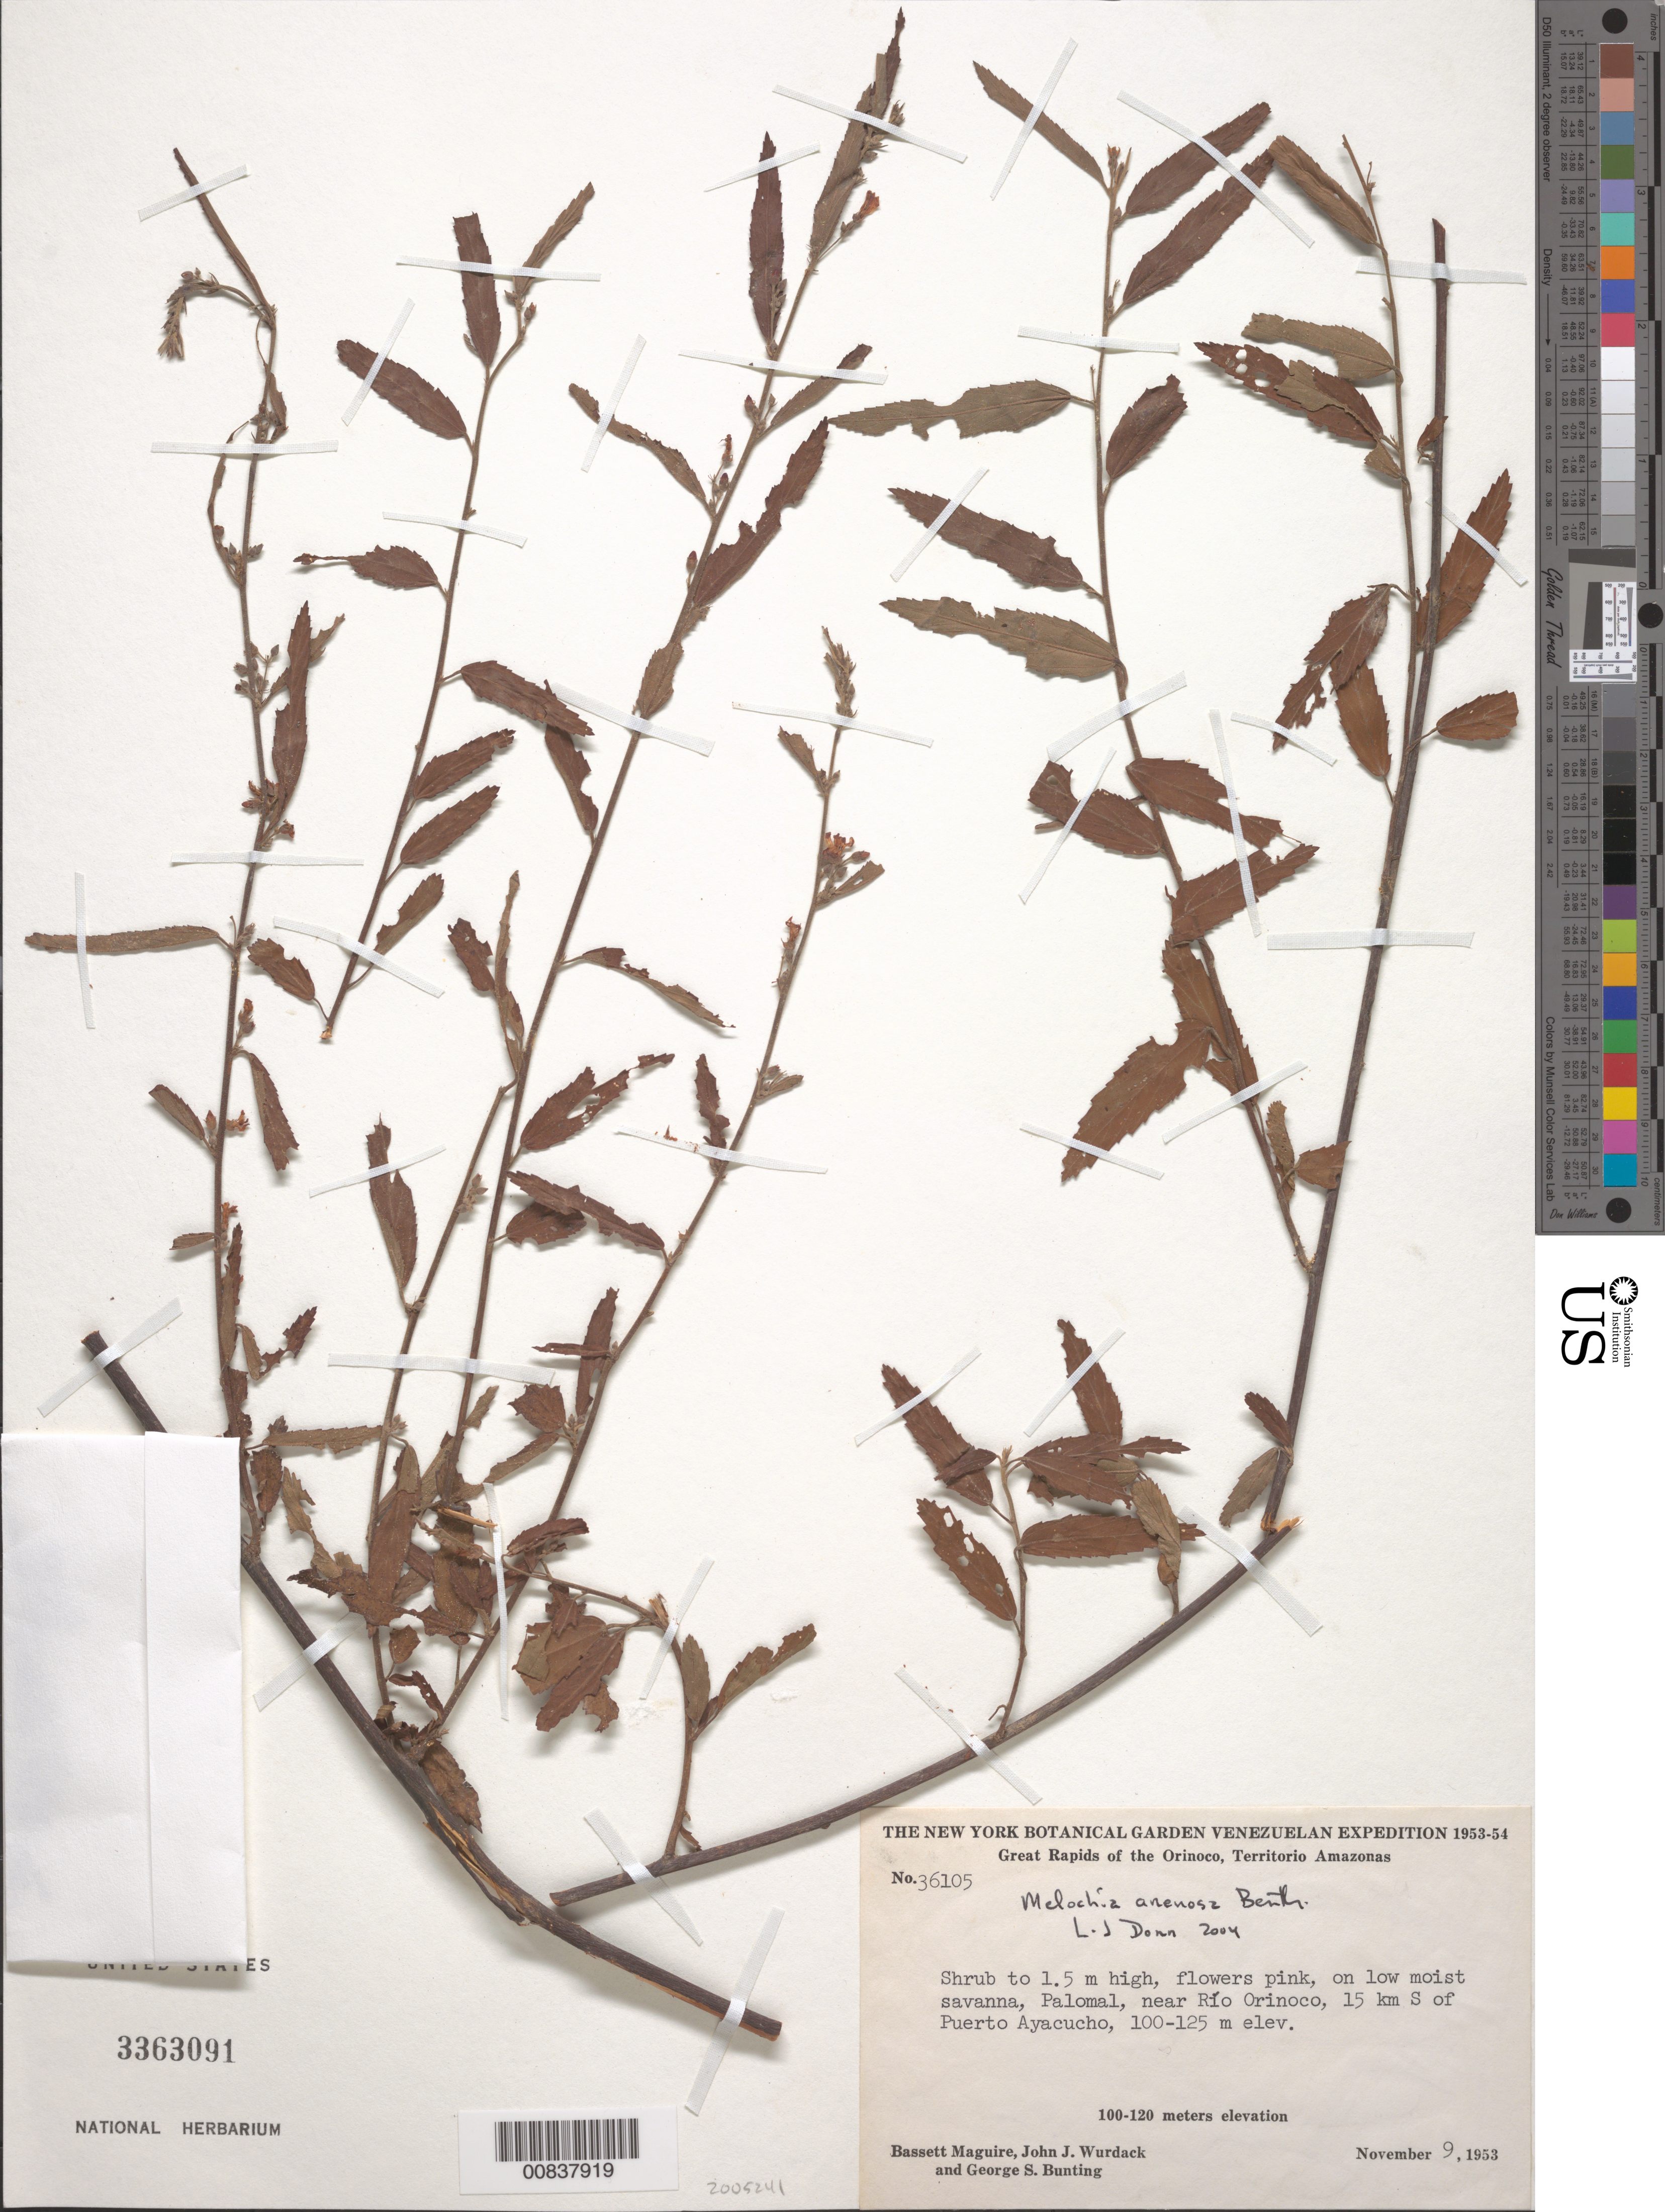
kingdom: Plantae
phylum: Tracheophyta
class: Magnoliopsida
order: Malvales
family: Malvaceae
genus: Melochia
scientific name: Melochia arenosa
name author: Benth.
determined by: Dorr, L. J., (BOT), Smithsonian Institution - National Museum of Natural History (UNITED STATES)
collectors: B. Maguire, J. J. Wurdack & G. S. Bunting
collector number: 36105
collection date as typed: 9-Nov-53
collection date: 1953-11-09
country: Venezuela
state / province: Amazonas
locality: Palomal, 15 km south of Puerto Ayacucho, Orinoco River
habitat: Low moist savanna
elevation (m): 100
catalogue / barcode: US 3363091